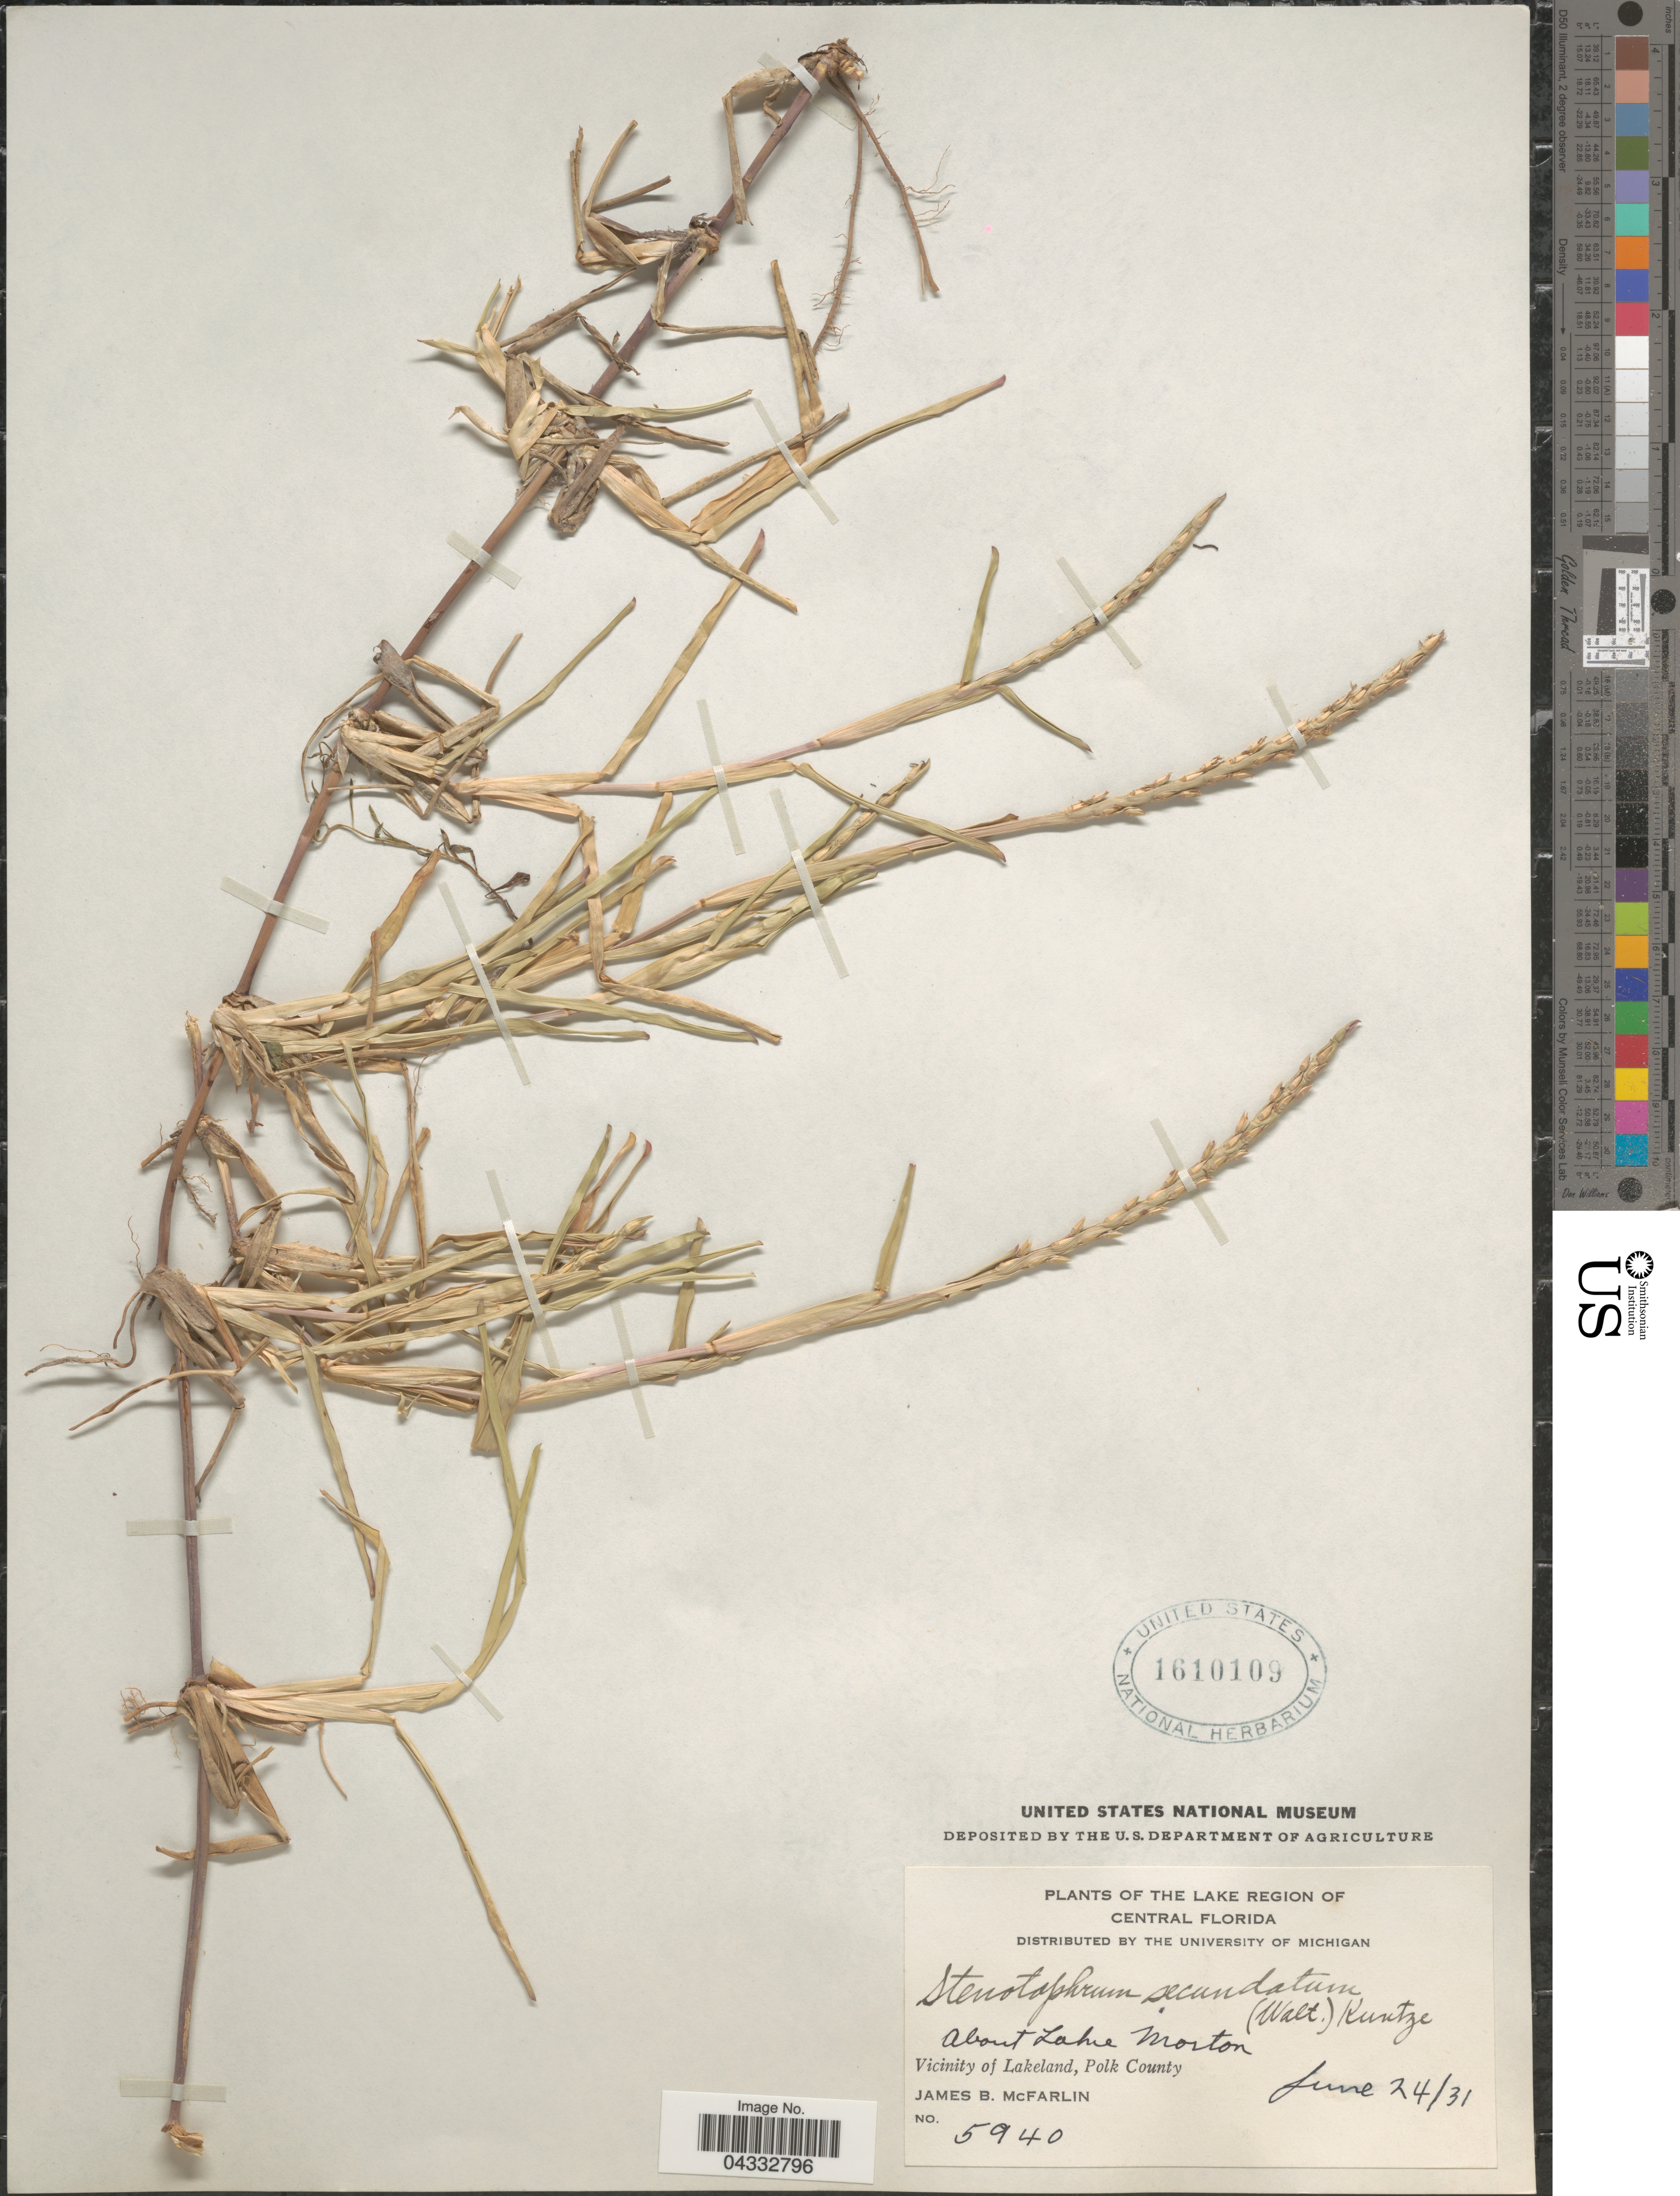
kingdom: Plantae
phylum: Tracheophyta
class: Liliopsida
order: Poales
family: Poaceae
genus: Stenotaphrum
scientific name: Stenotaphrum secundatum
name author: (Walter) Kuntze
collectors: J. McFarlin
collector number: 5940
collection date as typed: Transcribed d/m/y: 24/6/31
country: United States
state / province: Florida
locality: The Lake Region of Central Florida. About Lake Morton. Vicinity of Lakeland, Polk County.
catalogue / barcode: US 1610109